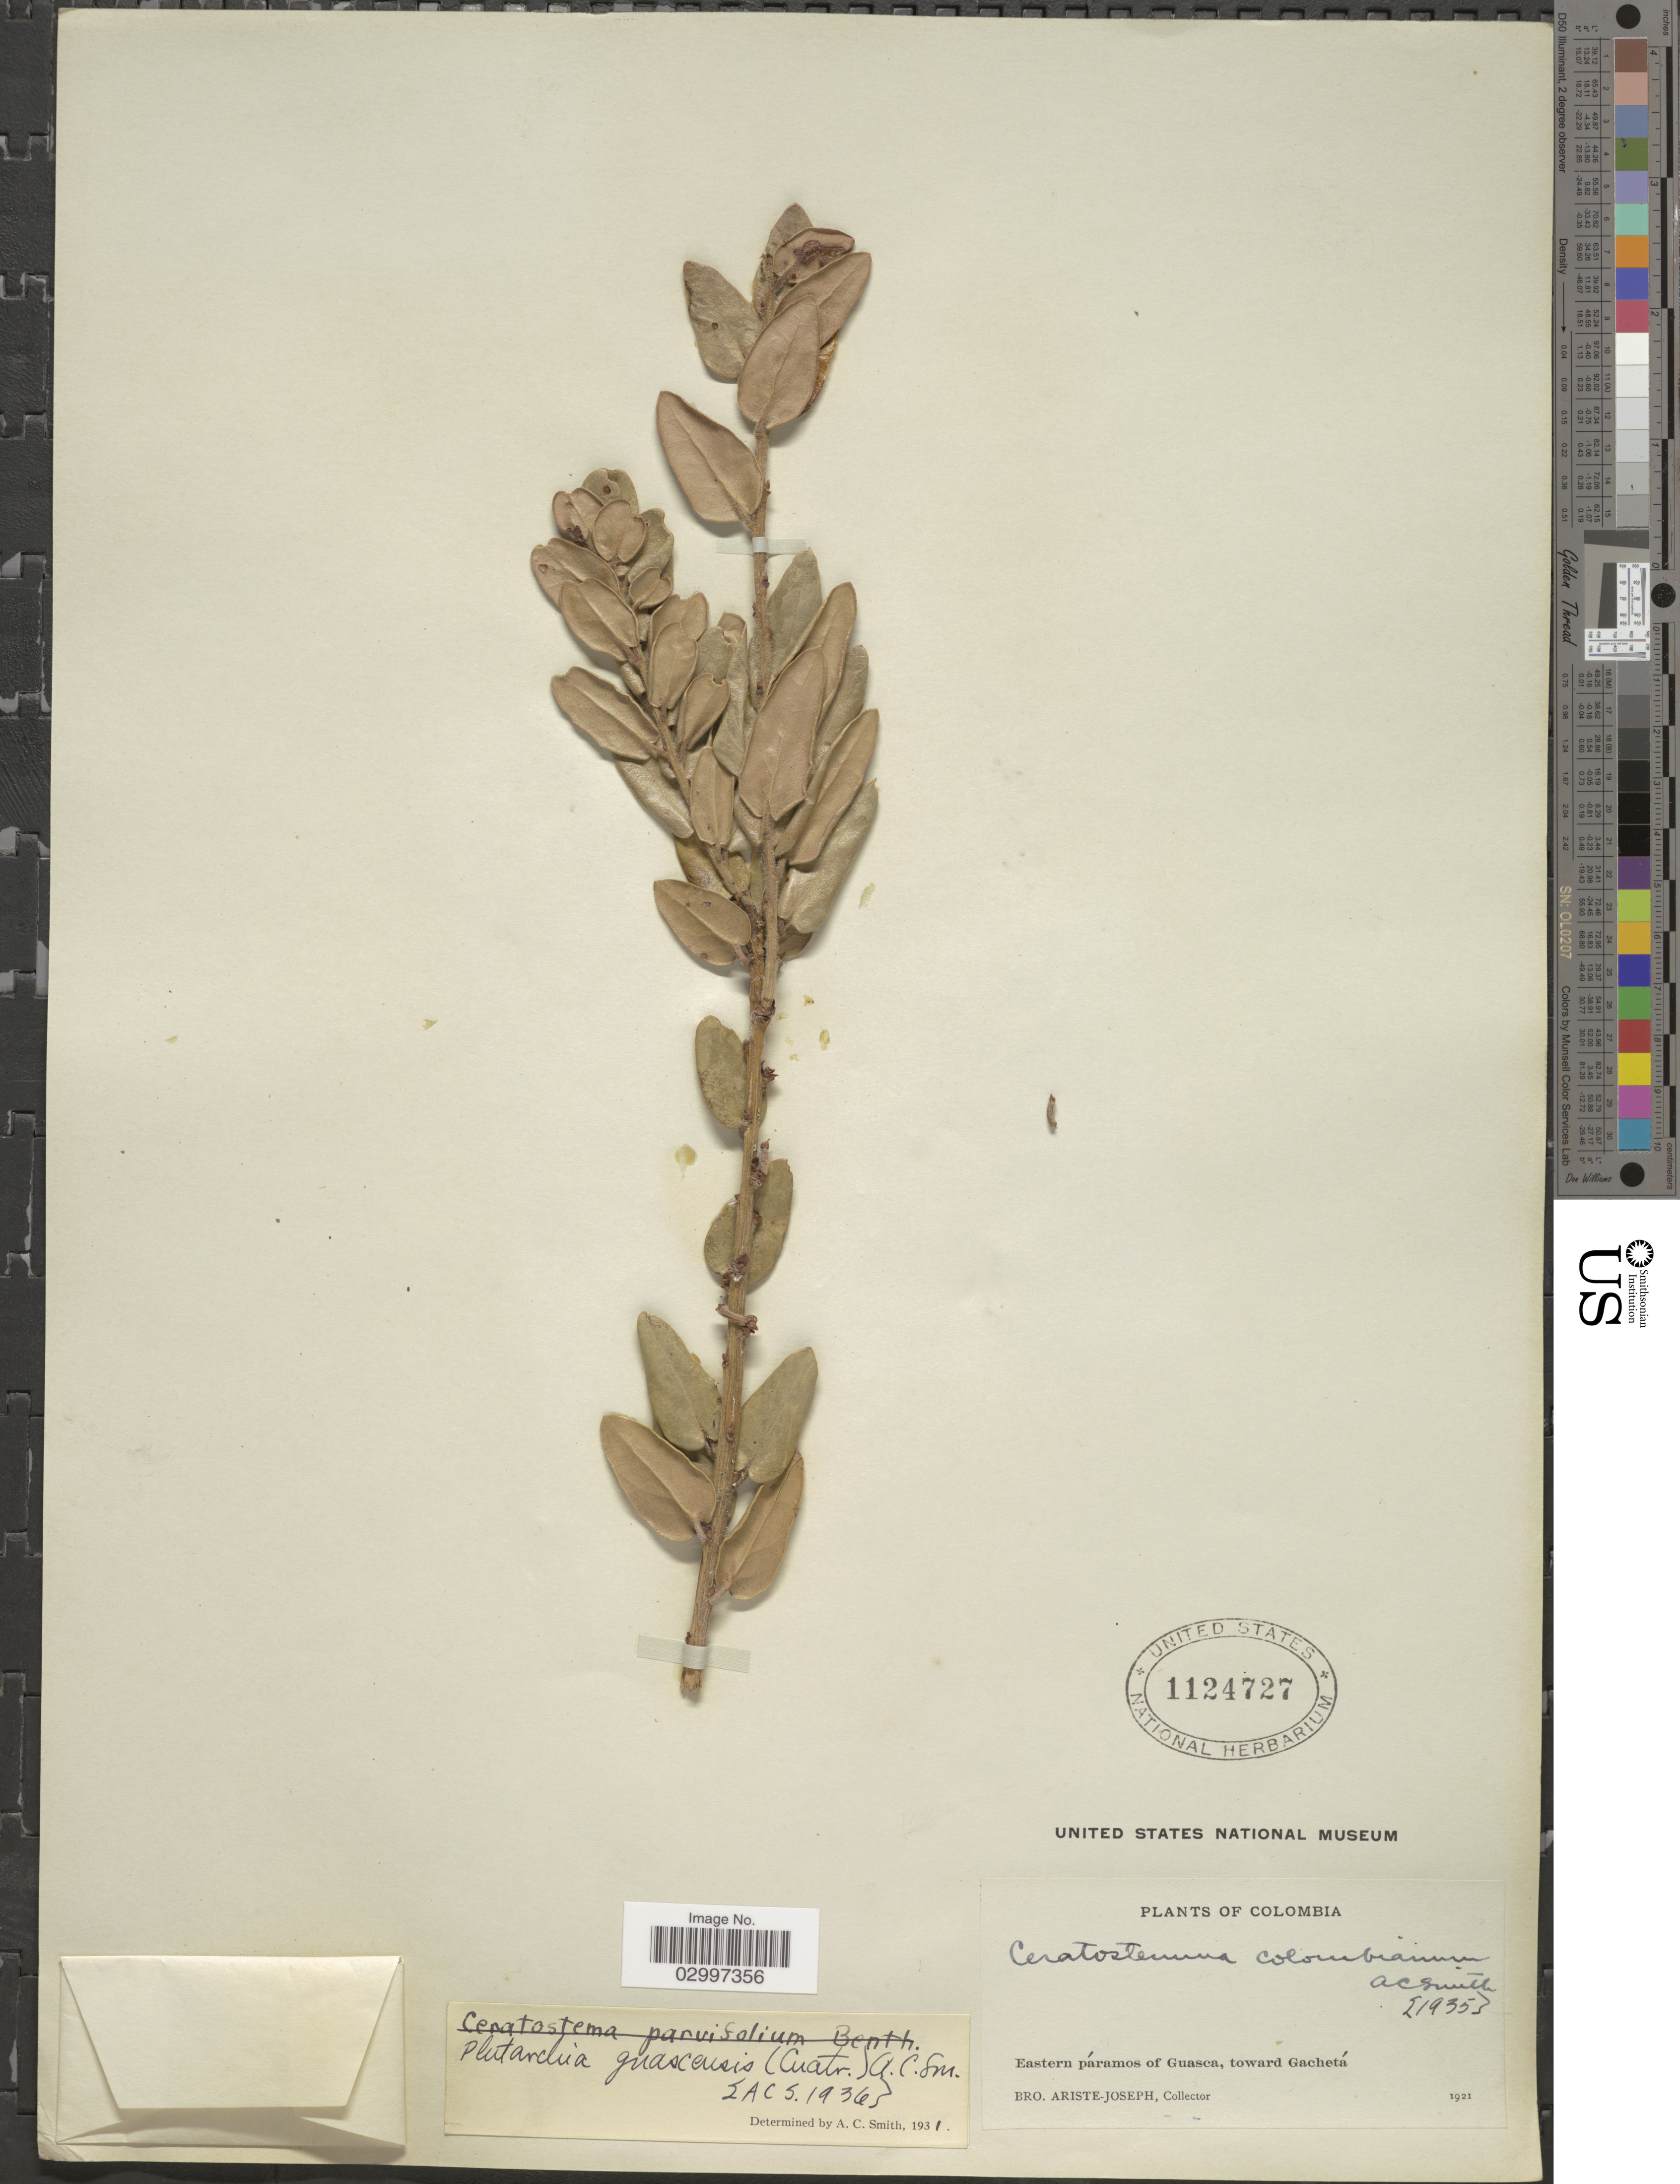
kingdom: Plantae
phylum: Tracheophyta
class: Magnoliopsida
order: Ericales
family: Ericaceae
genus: Plutarchia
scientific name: Plutarchia guascensis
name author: (Cuatrec.) A.C. Sm.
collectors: Bro. Ariste-Joseph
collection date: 1921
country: Colombia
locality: Eastern páramos of Guasca, toward Gachetá.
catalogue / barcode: US 1124727